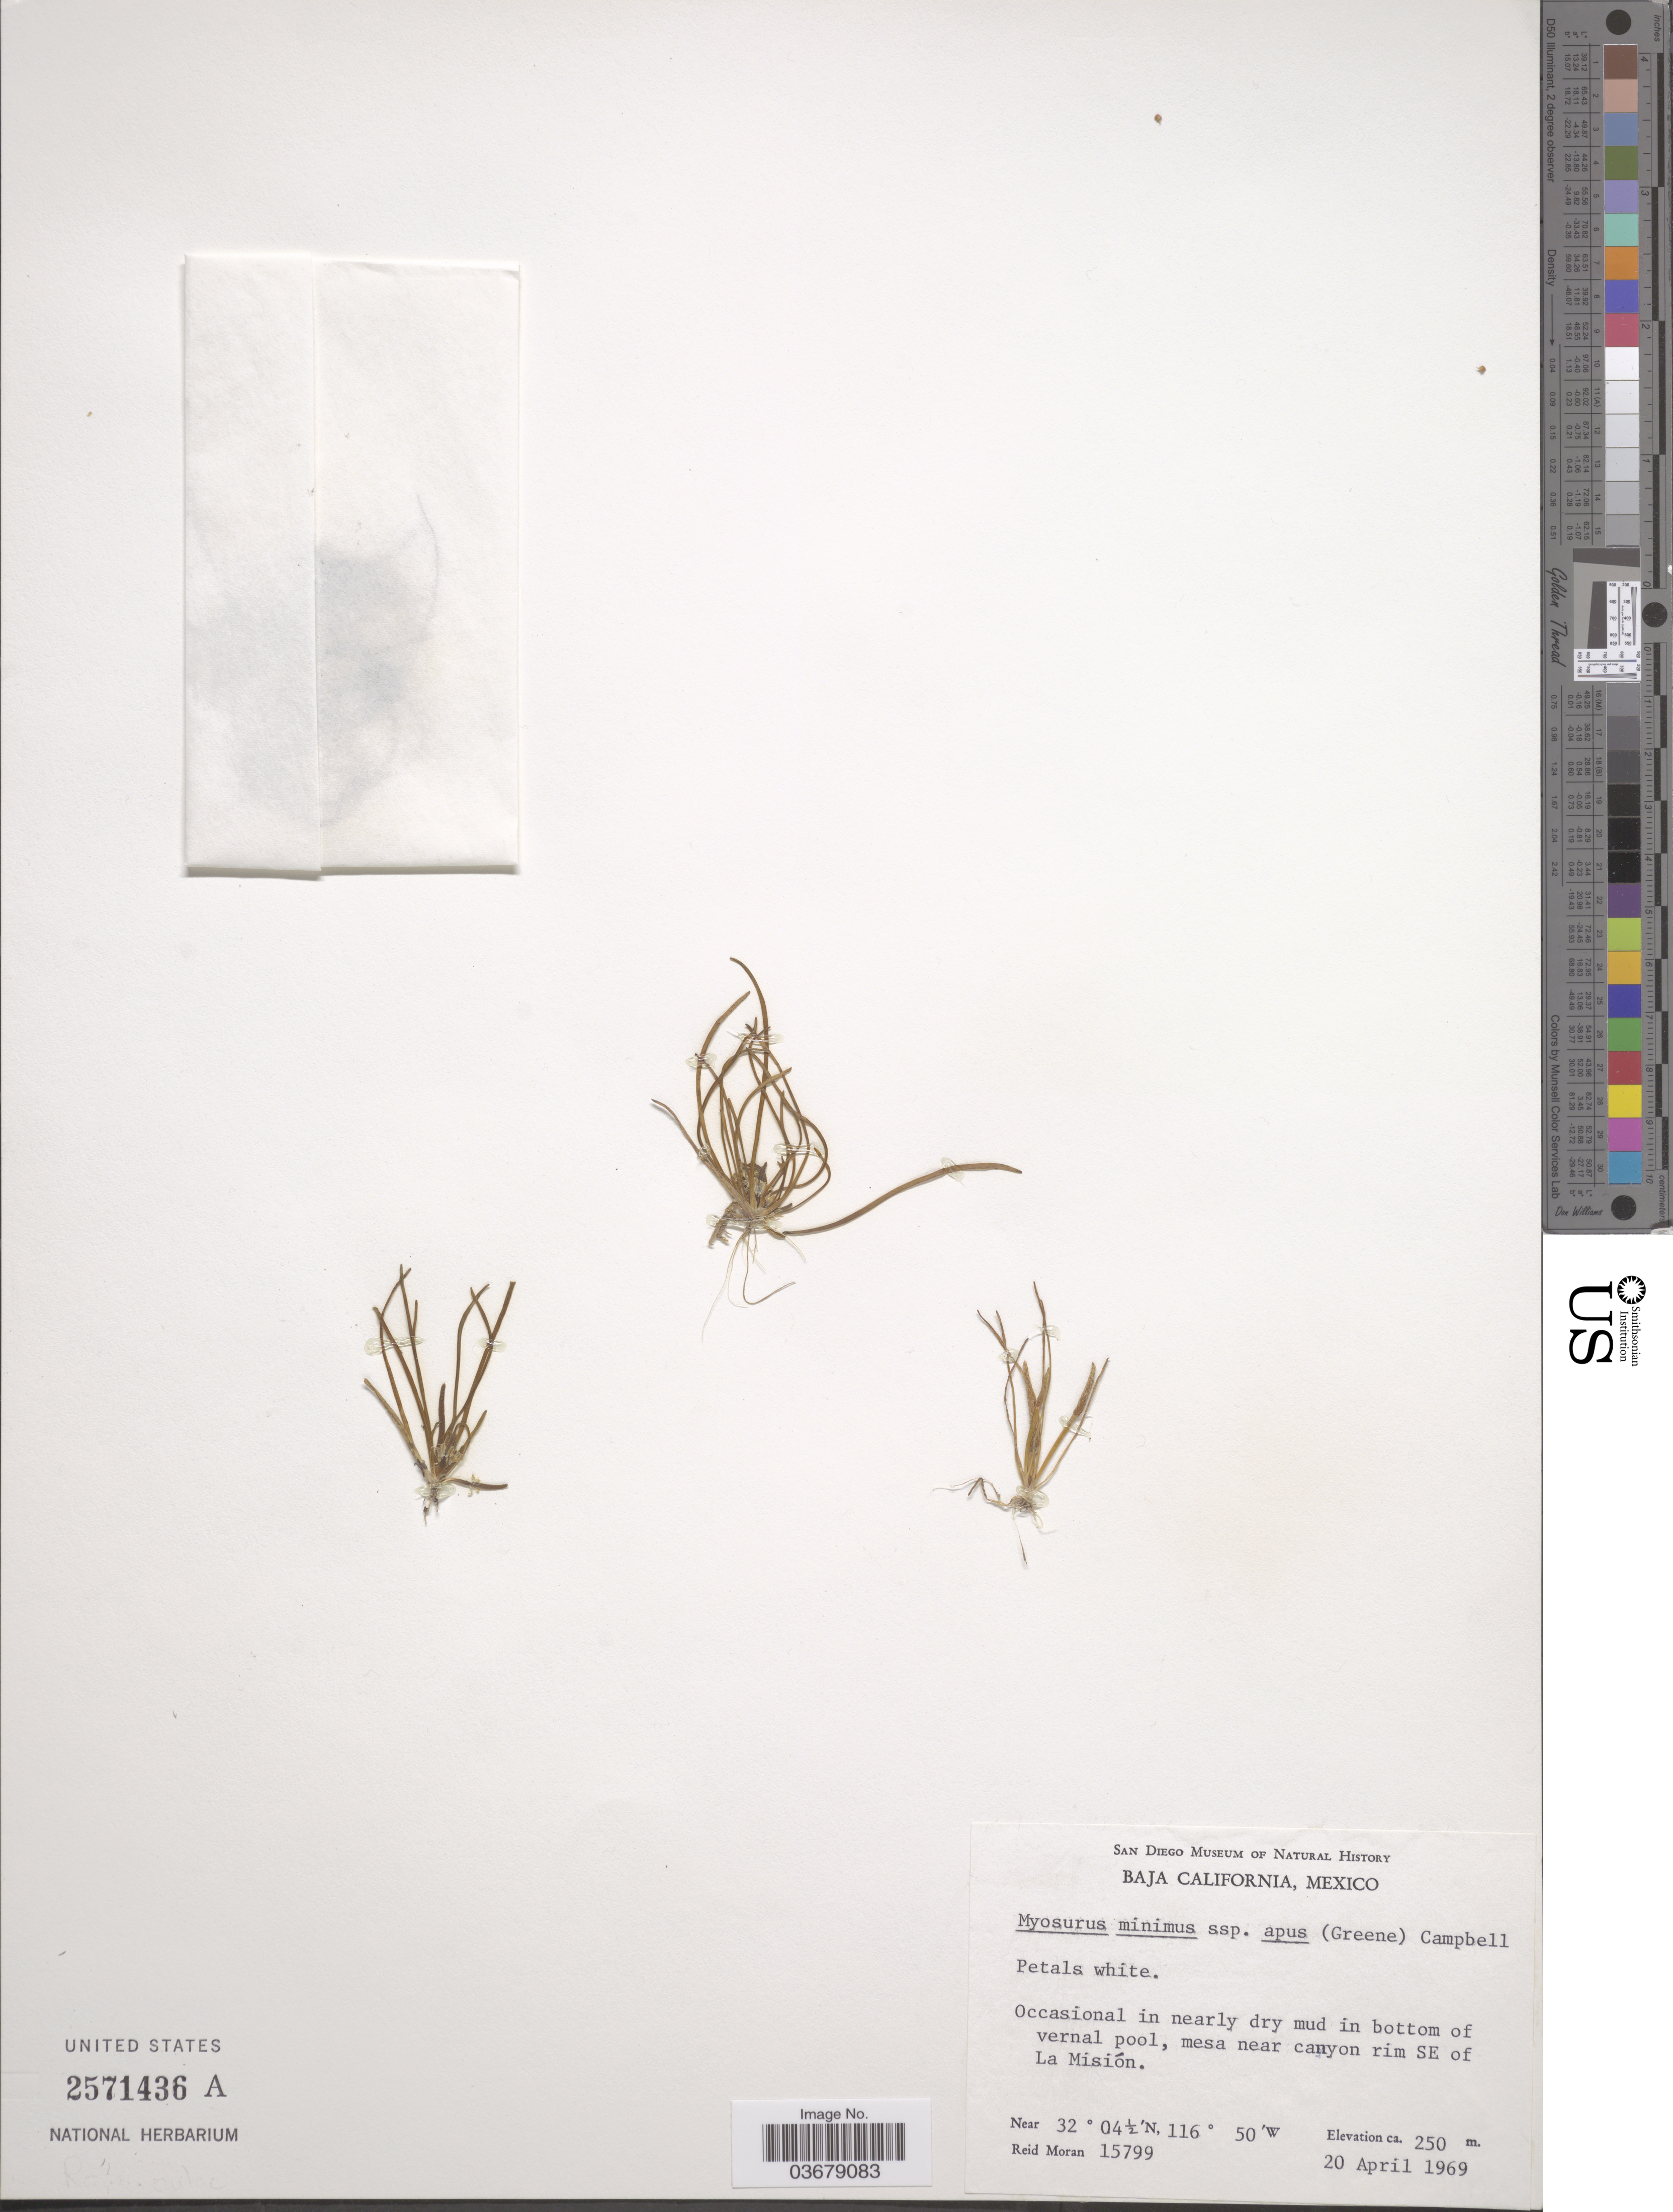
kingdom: Plantae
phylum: Tracheophyta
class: Magnoliopsida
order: Ranunculales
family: Ranunculaceae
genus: Myosurus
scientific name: Myosurus minimus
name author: L.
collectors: R. V. Moran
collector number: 15799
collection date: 1969-04-20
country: Mexico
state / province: Baja California Norte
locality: Mesa near canyon rim SE of La Misión.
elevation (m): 250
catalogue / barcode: US 2571436A